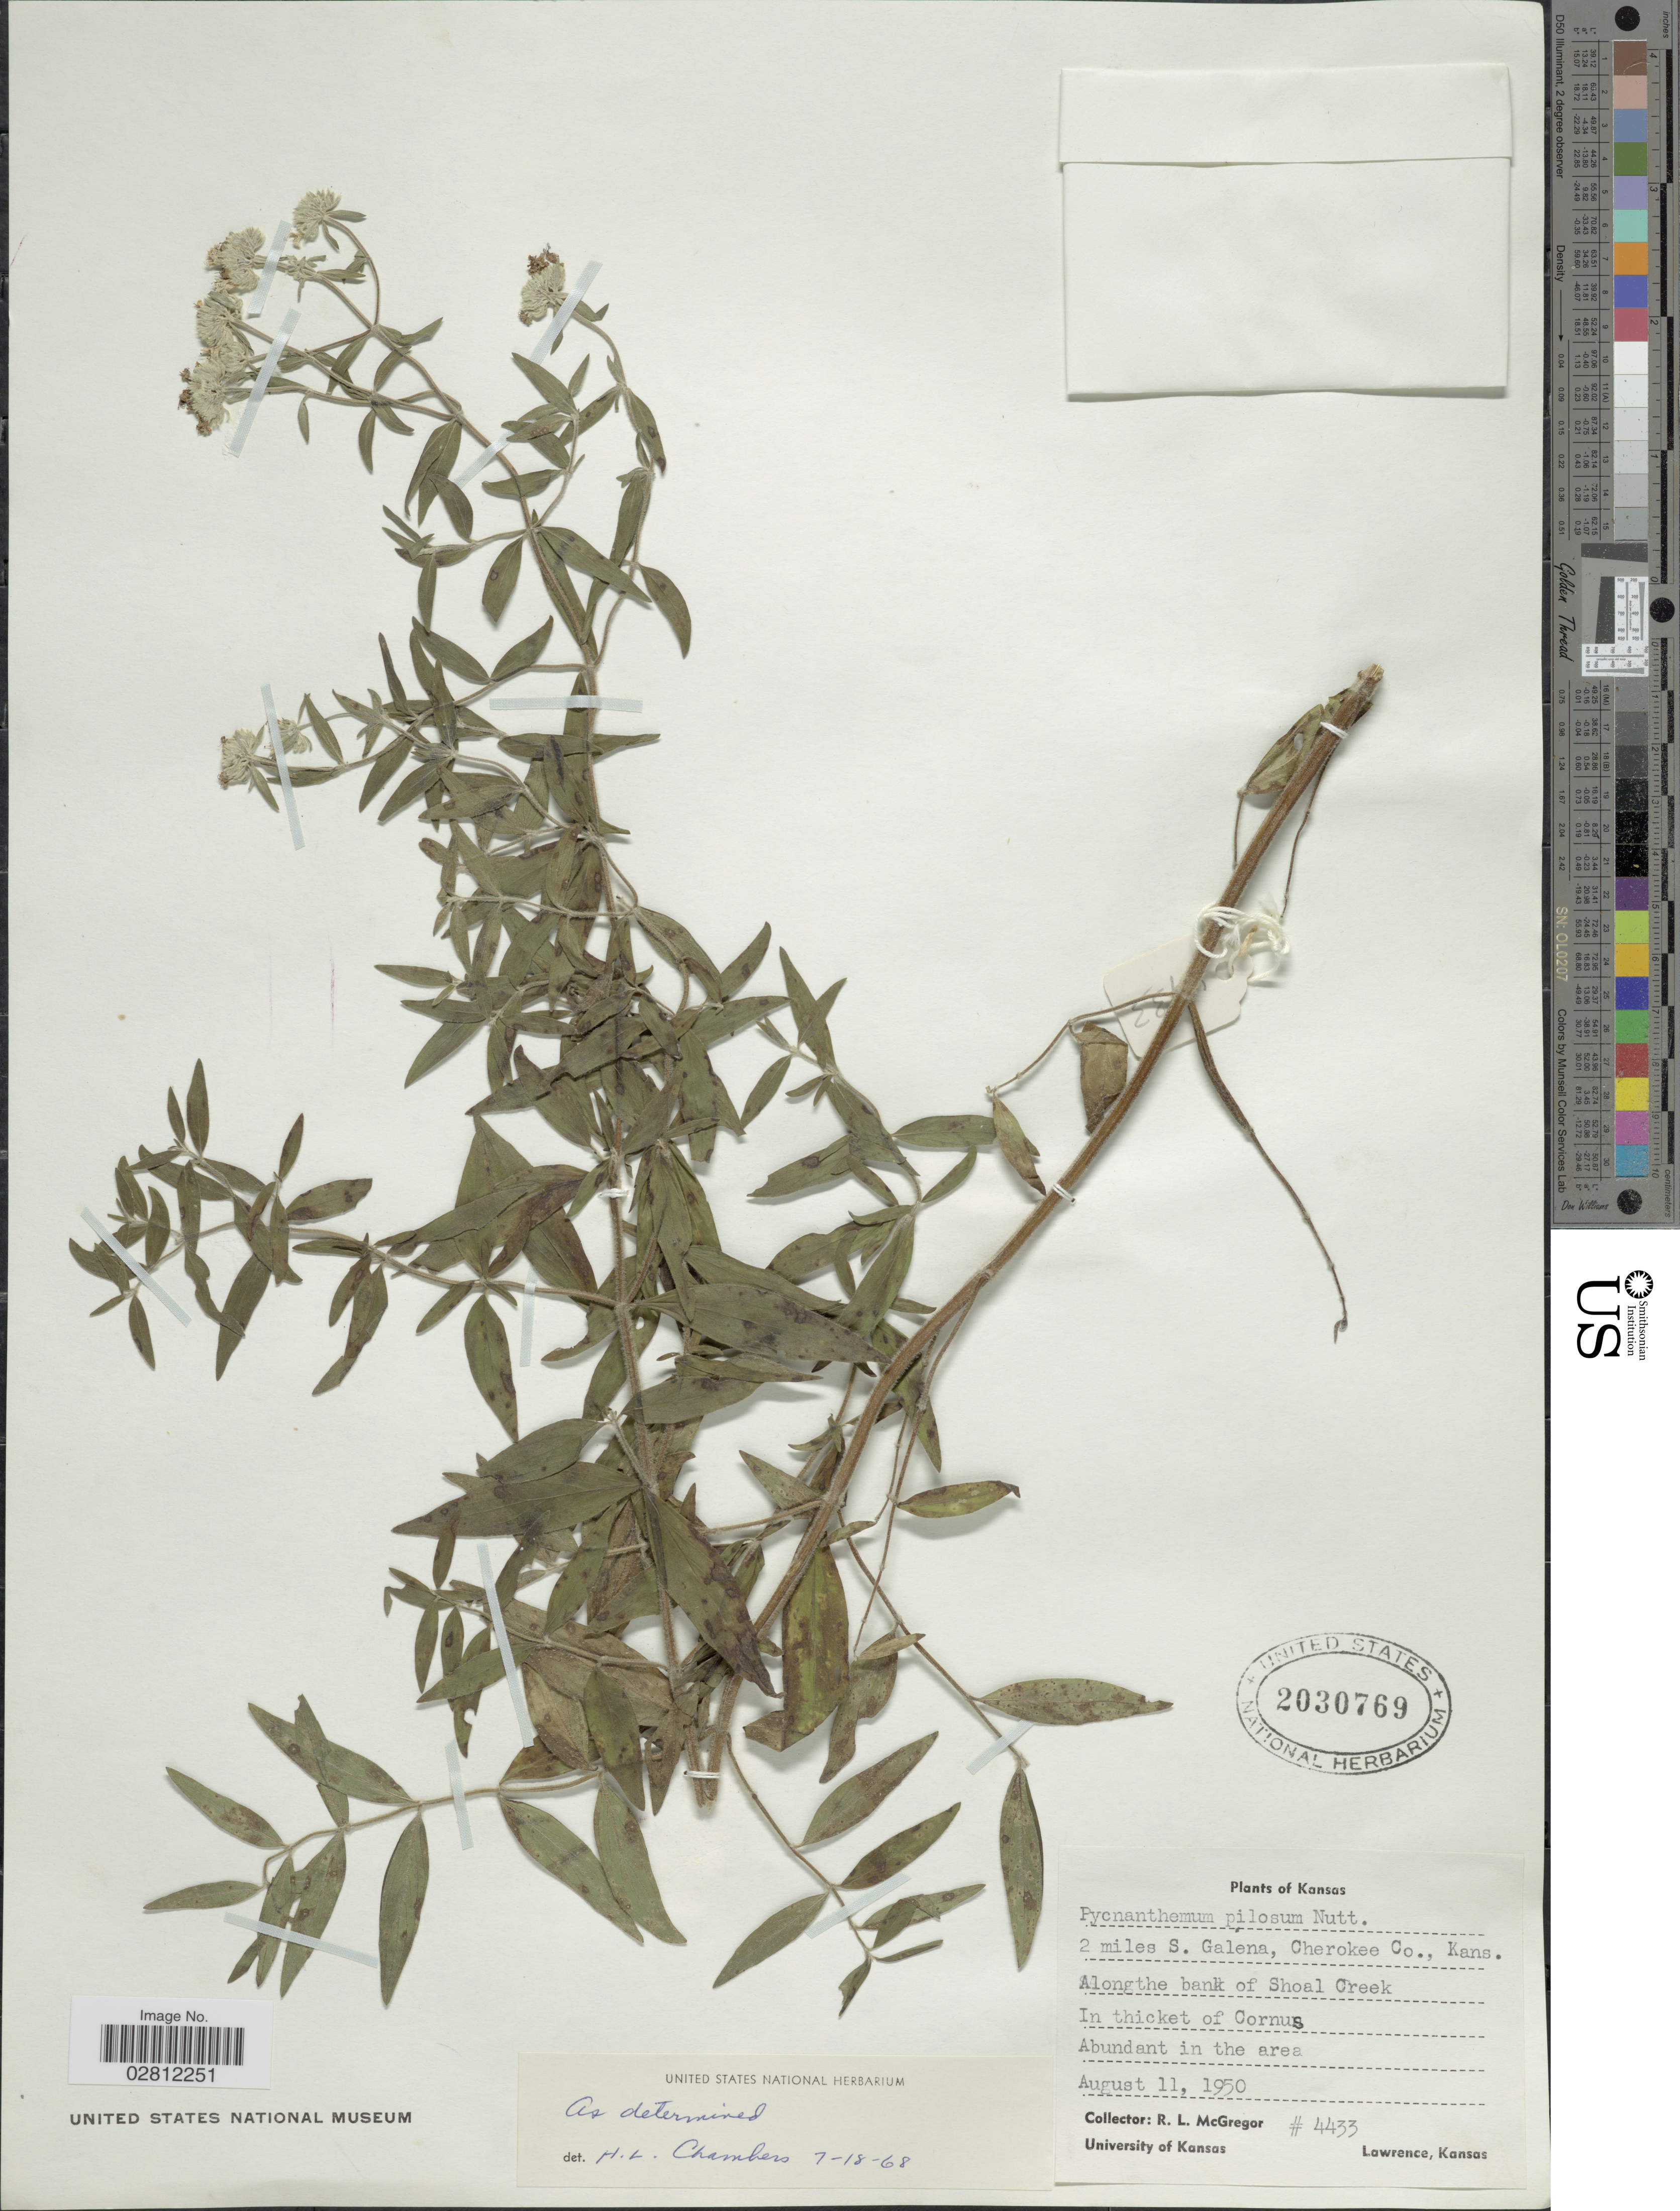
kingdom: Plantae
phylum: Tracheophyta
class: Magnoliopsida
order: Lamiales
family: Lamiaceae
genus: Pycnanthemum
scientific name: Pycnanthemum pilosum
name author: Nutt.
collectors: R. McGregor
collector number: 4433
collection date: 1950-08-11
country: United States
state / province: Kansas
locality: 2 miles S. Galena, Cherokee Co., Kans., Along the bank of Shoal Creek. In thicket of Cornus.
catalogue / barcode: US 2030769